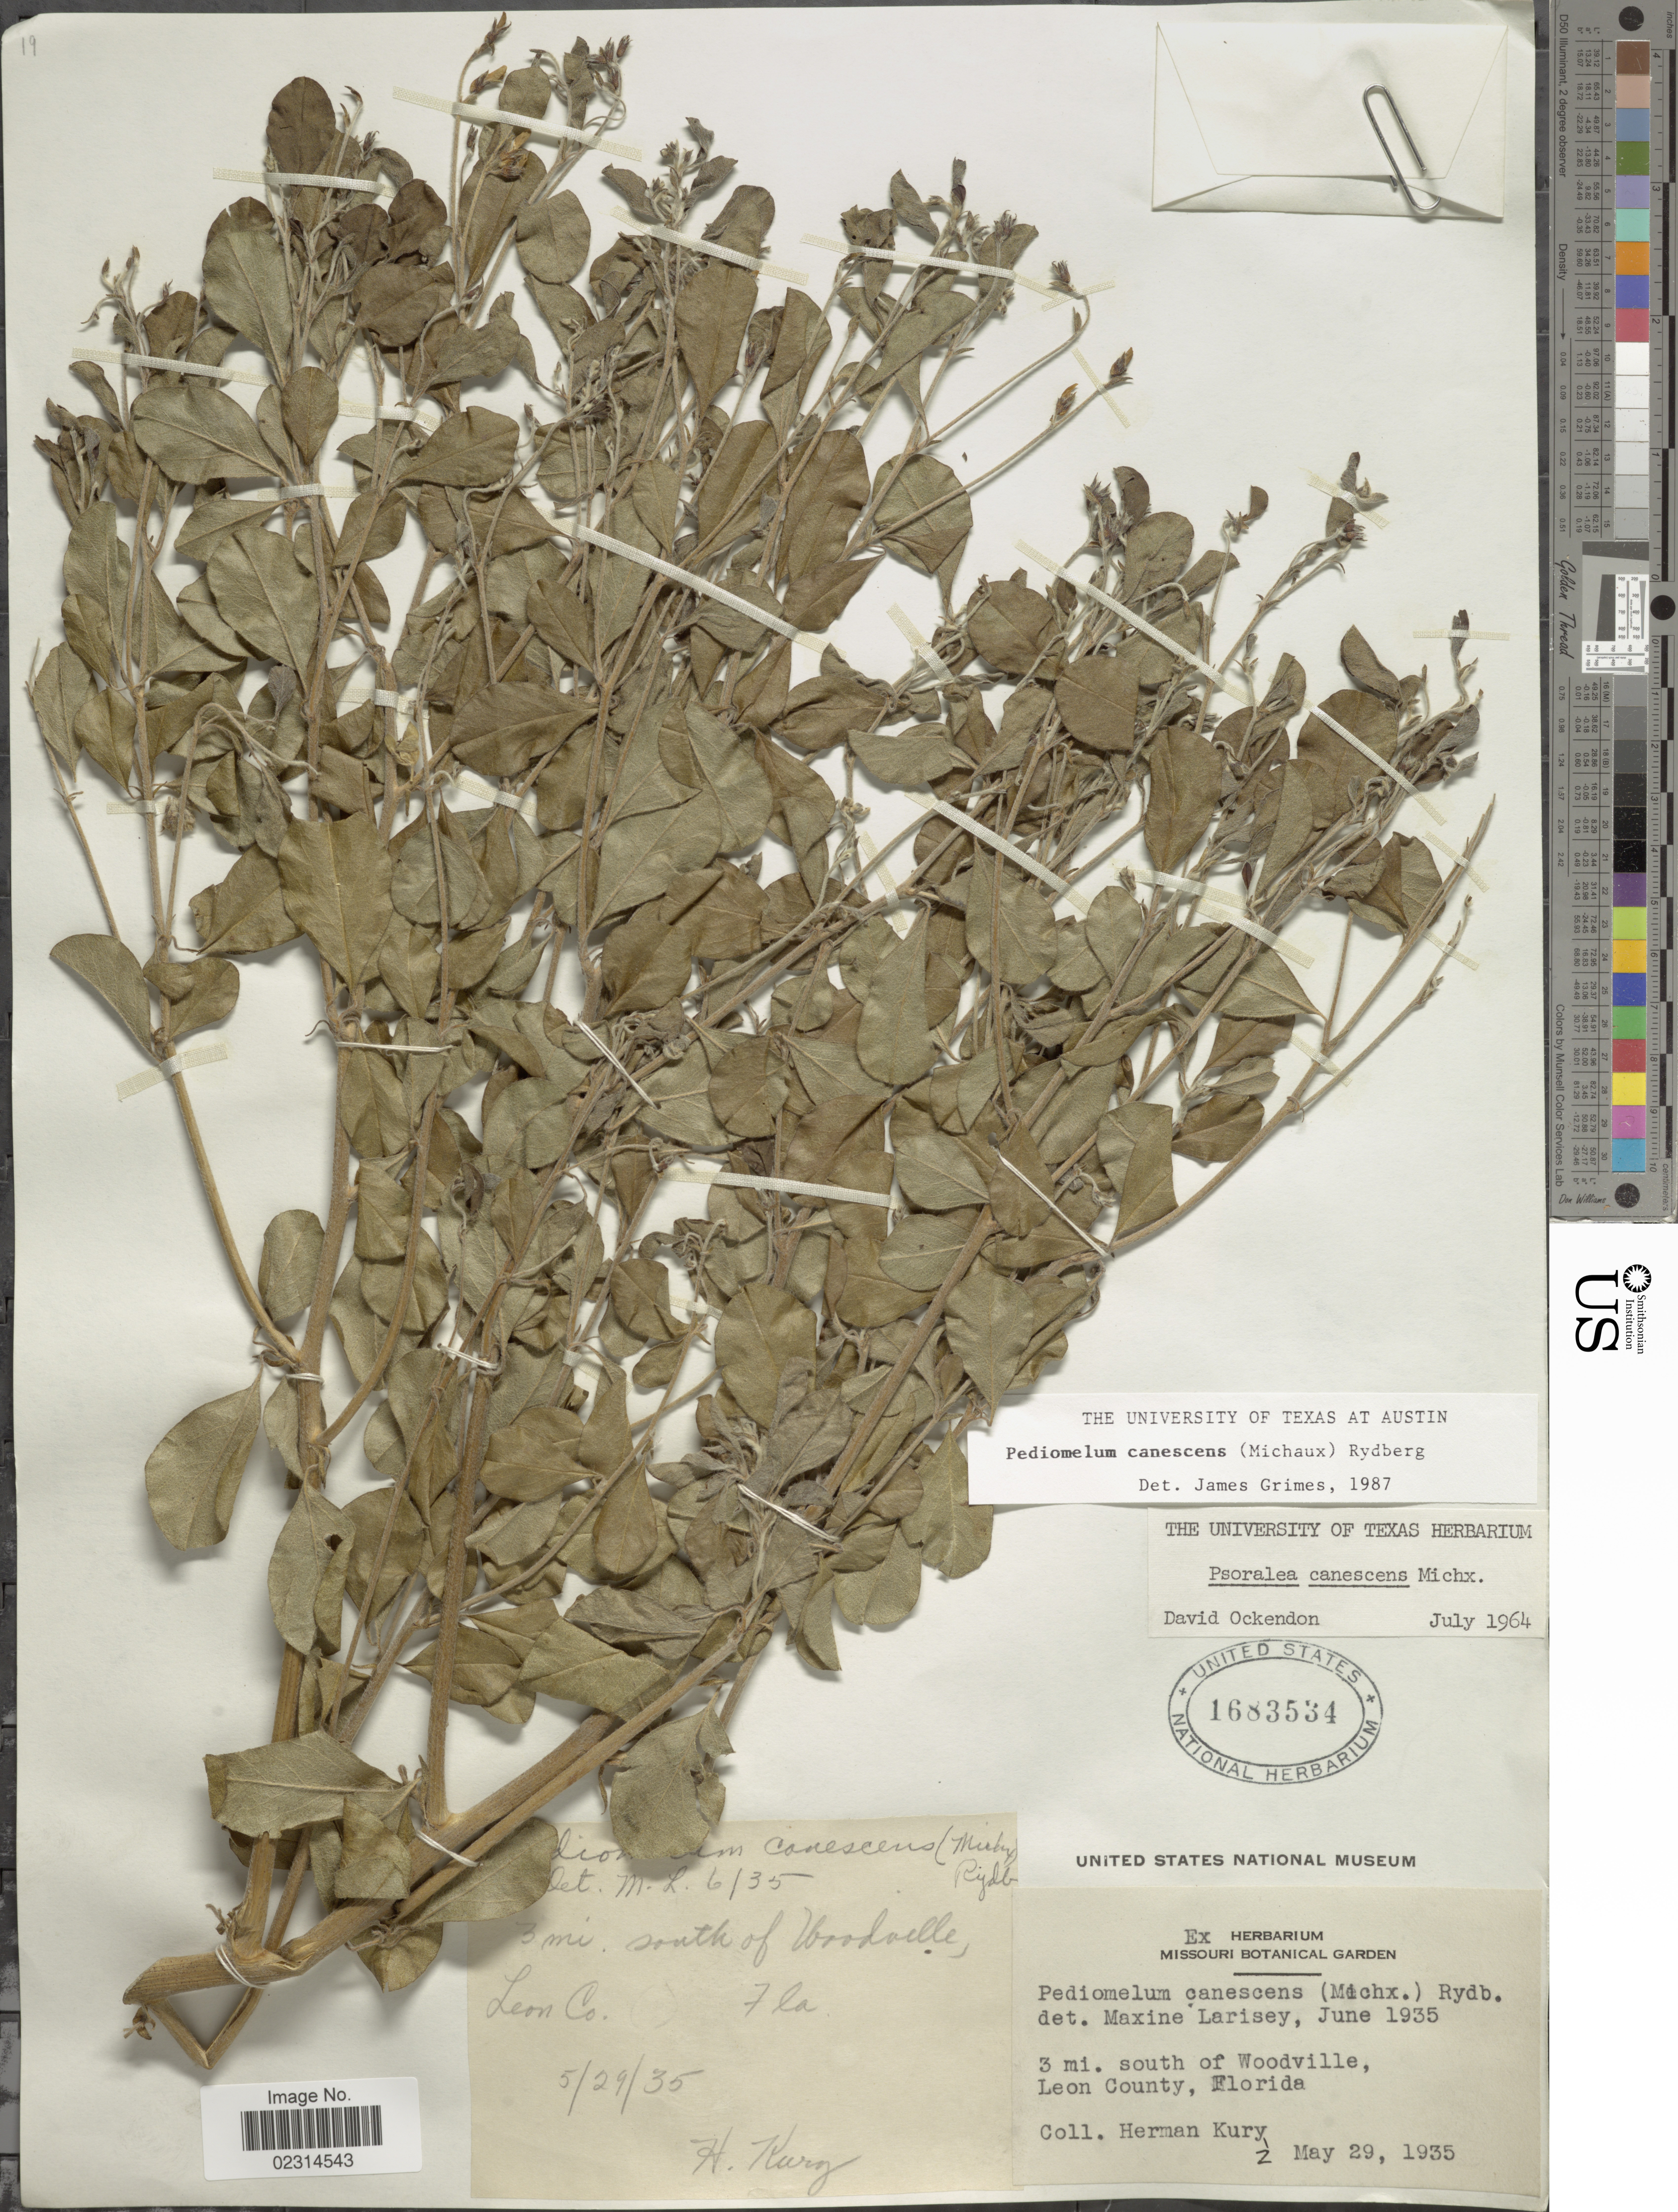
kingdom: Plantae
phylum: Tracheophyta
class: Magnoliopsida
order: Fabales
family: Fabaceae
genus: Pediomelum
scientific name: Pediomelum canescens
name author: (Michx.) Rydb.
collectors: H. Kury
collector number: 2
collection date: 1935-05-29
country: United States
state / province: Florida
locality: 3 mi south of Woodville, Leon County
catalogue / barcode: US 1683534